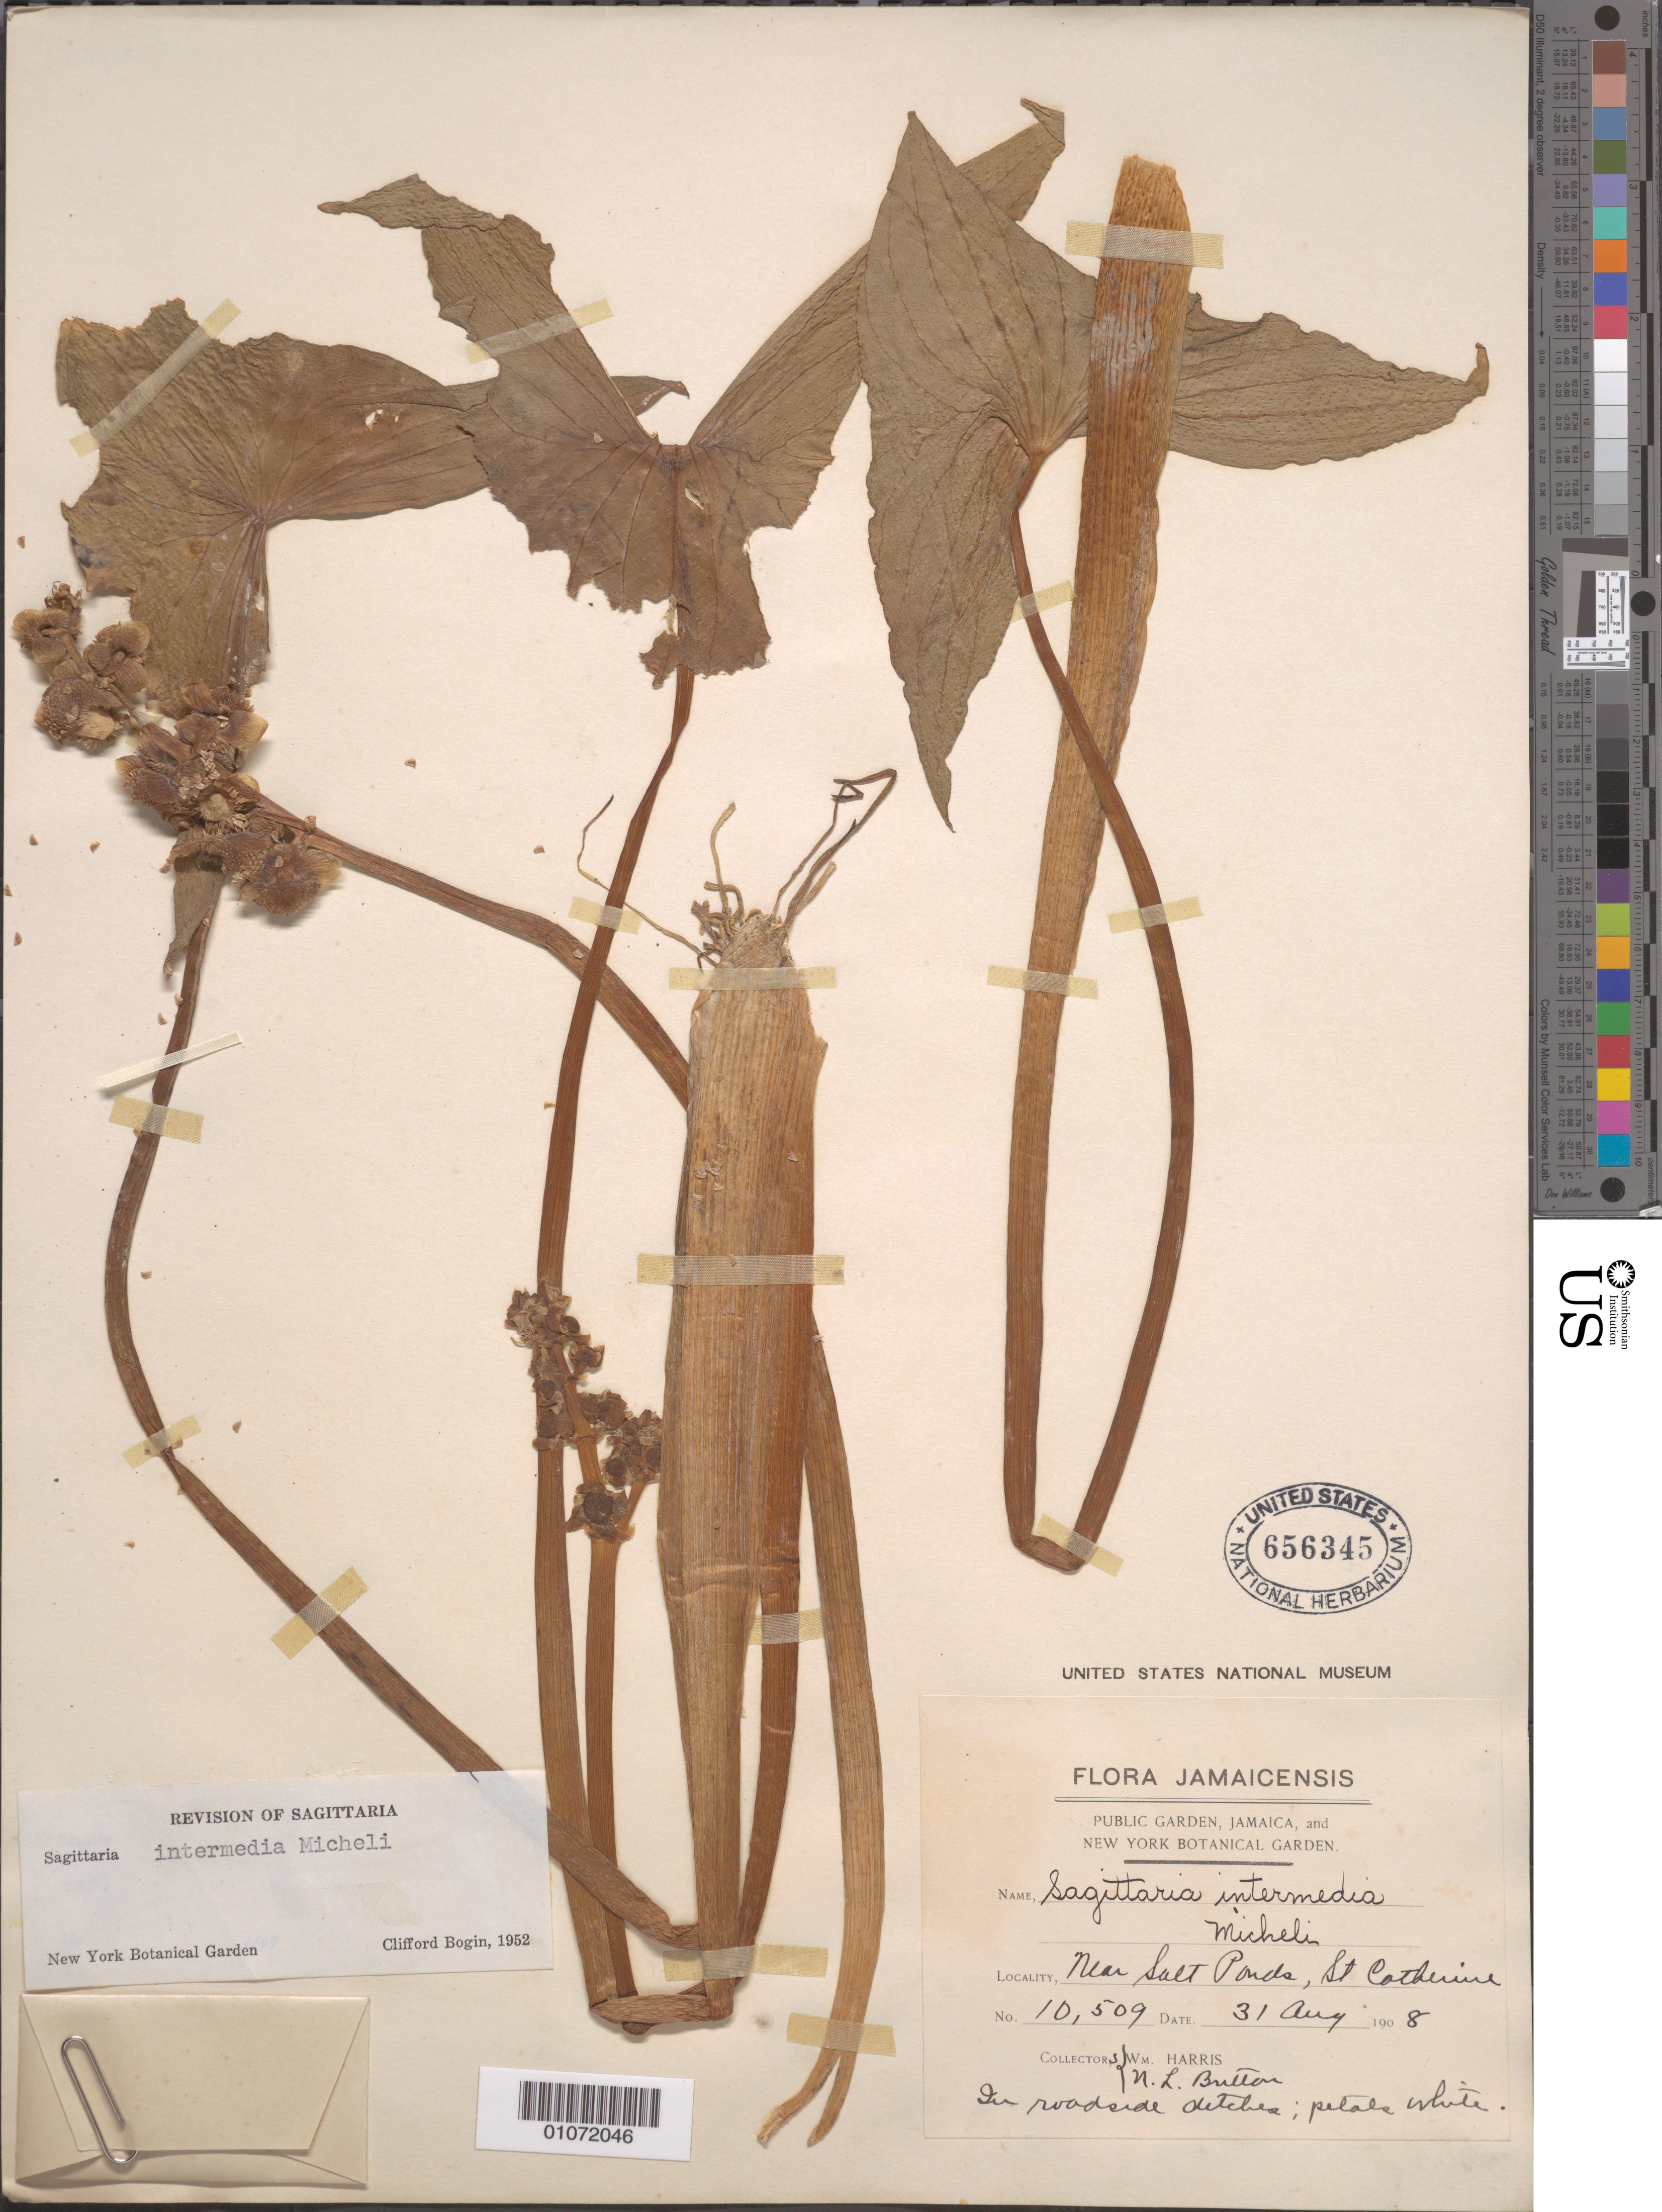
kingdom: Plantae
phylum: Tracheophyta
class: Liliopsida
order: Alismatales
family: Alismataceae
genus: Sagittaria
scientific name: Sagittaria intermedia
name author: Micheli in A. DC.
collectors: W. Harris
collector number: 10509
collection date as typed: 31 Aug 1908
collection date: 1908-08-31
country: Jamaica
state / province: Saint Catherine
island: Jamaica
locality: Near salt ponds. In wooded outlets.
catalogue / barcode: US 656345